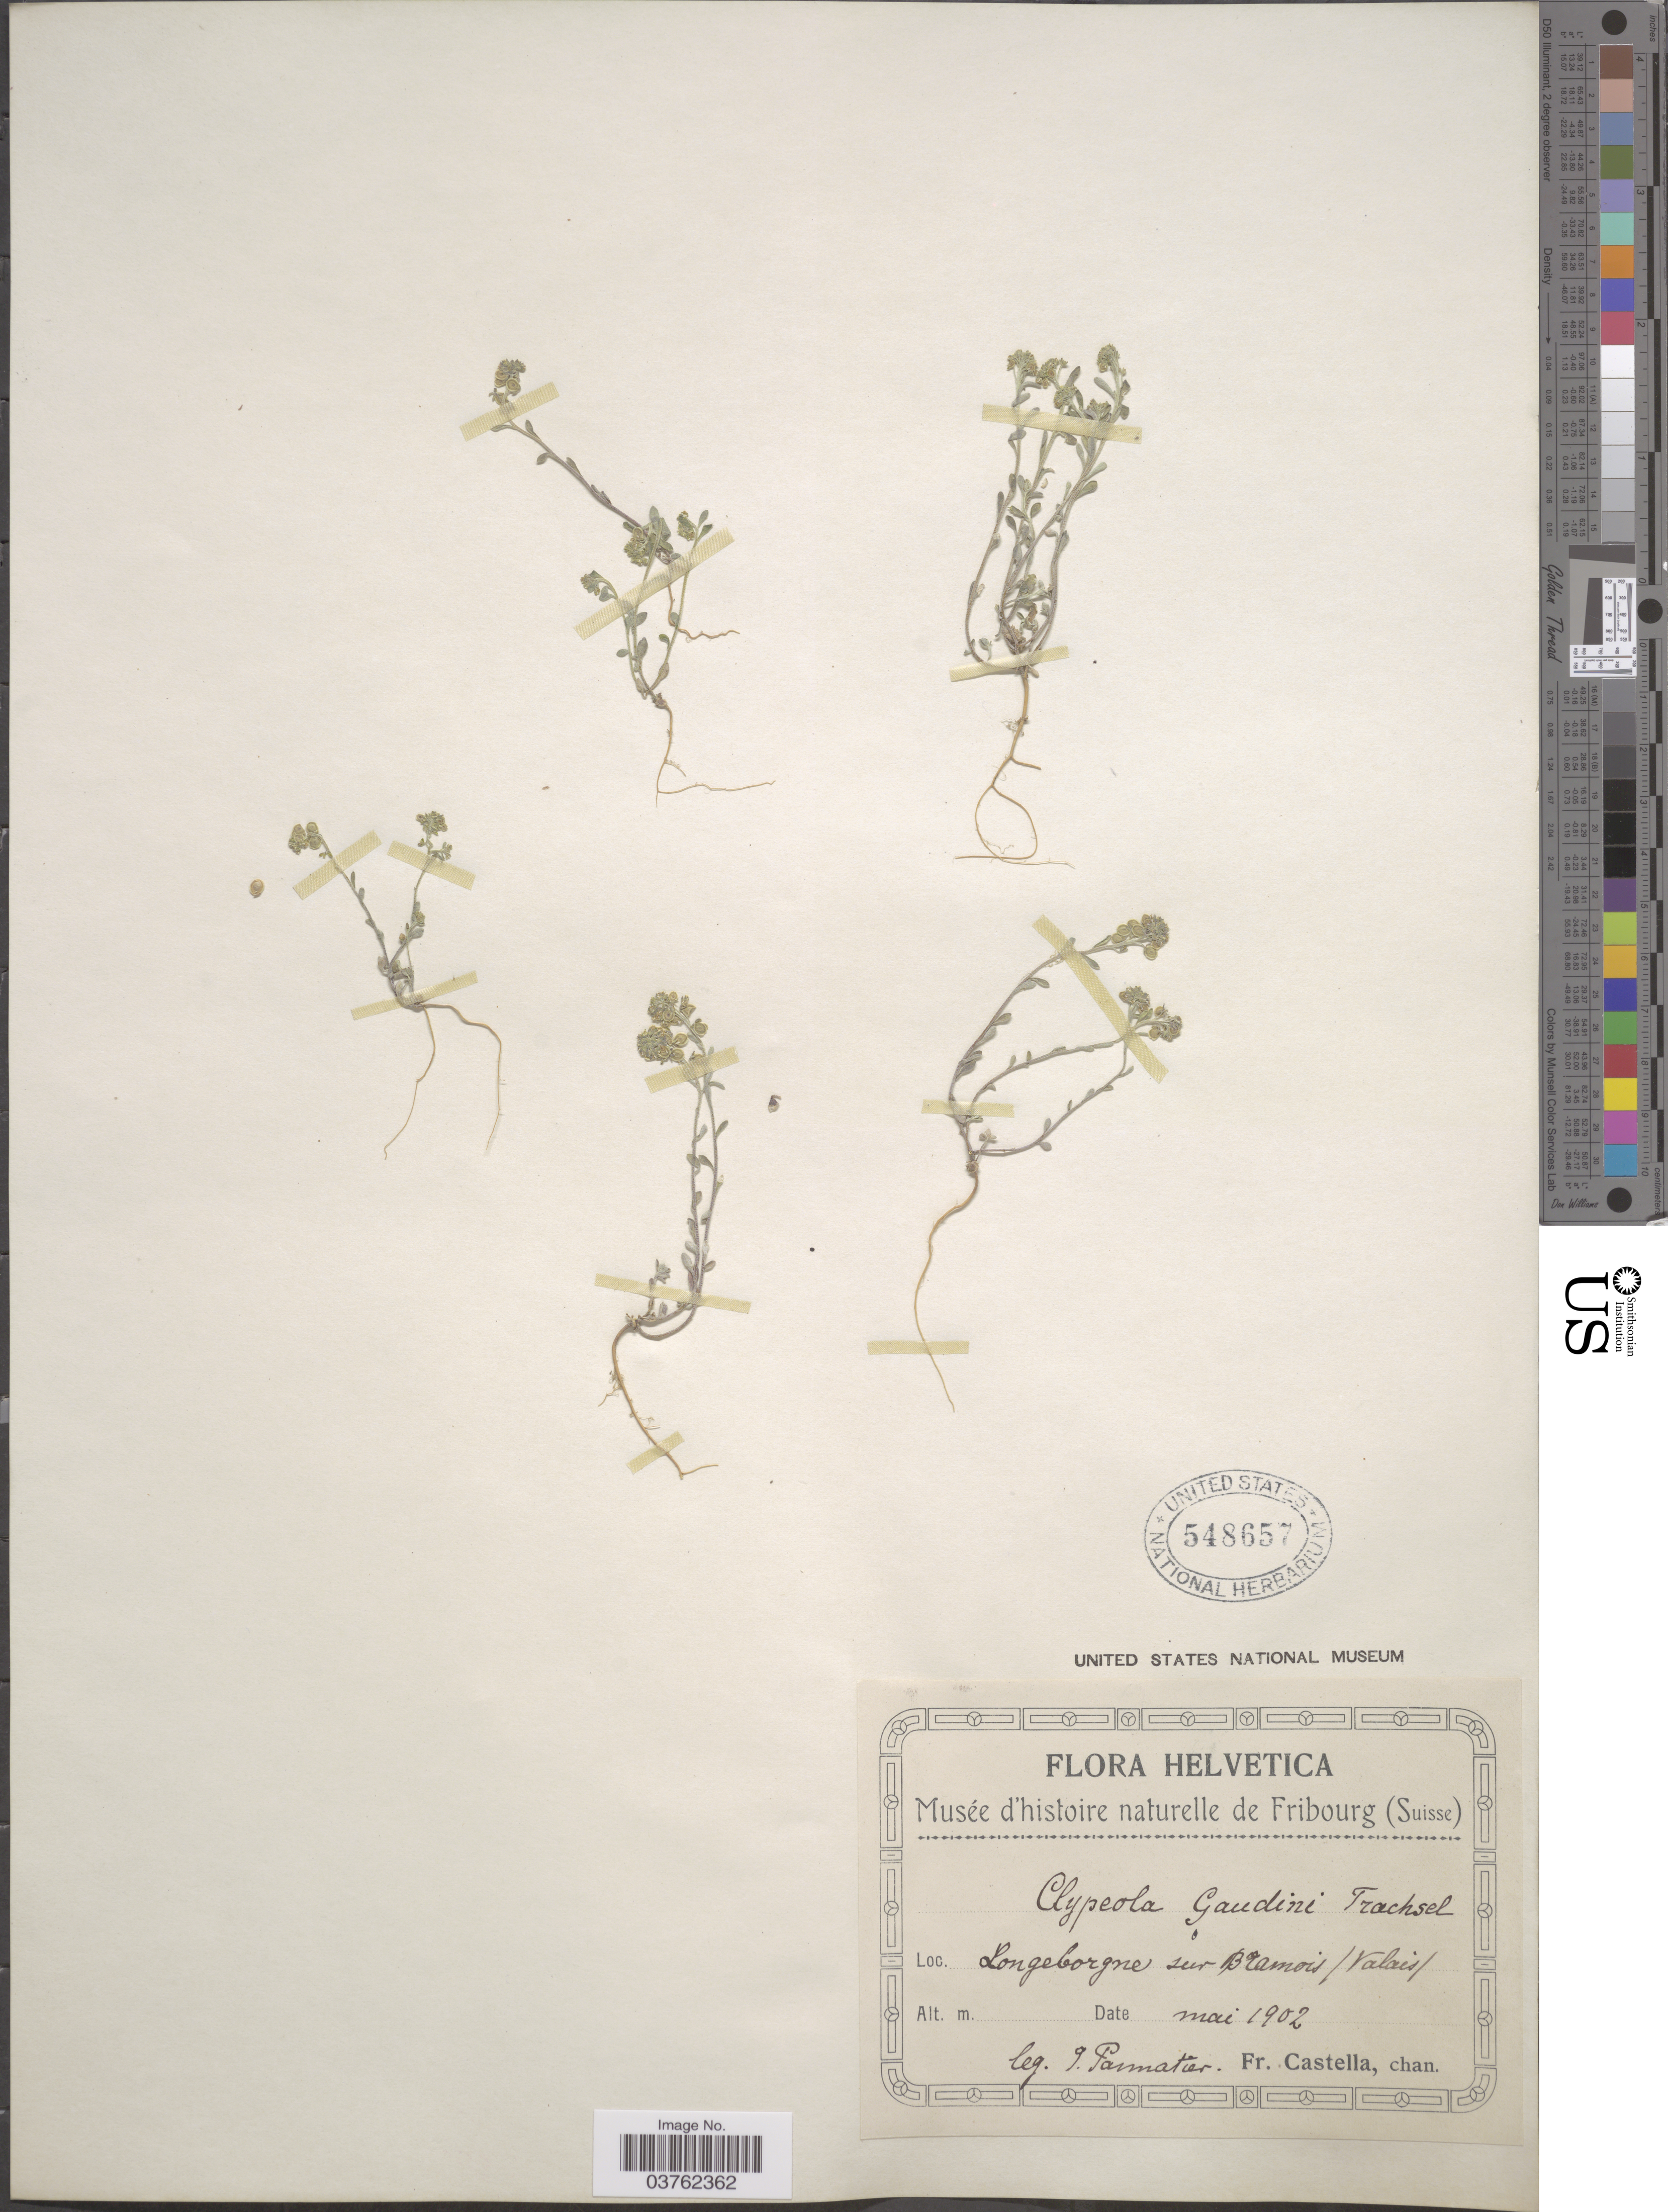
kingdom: Plantae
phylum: Tracheophyta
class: Magnoliopsida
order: Brassicales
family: Brassicaceae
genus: Clypeola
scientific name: Clypeola gaudinii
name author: Trachsel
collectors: J. Pannatier & Fr. Castella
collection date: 1902-05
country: Switzerland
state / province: Valais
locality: Helvetica. Longeborgne sur Bramois.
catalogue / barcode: US 548657